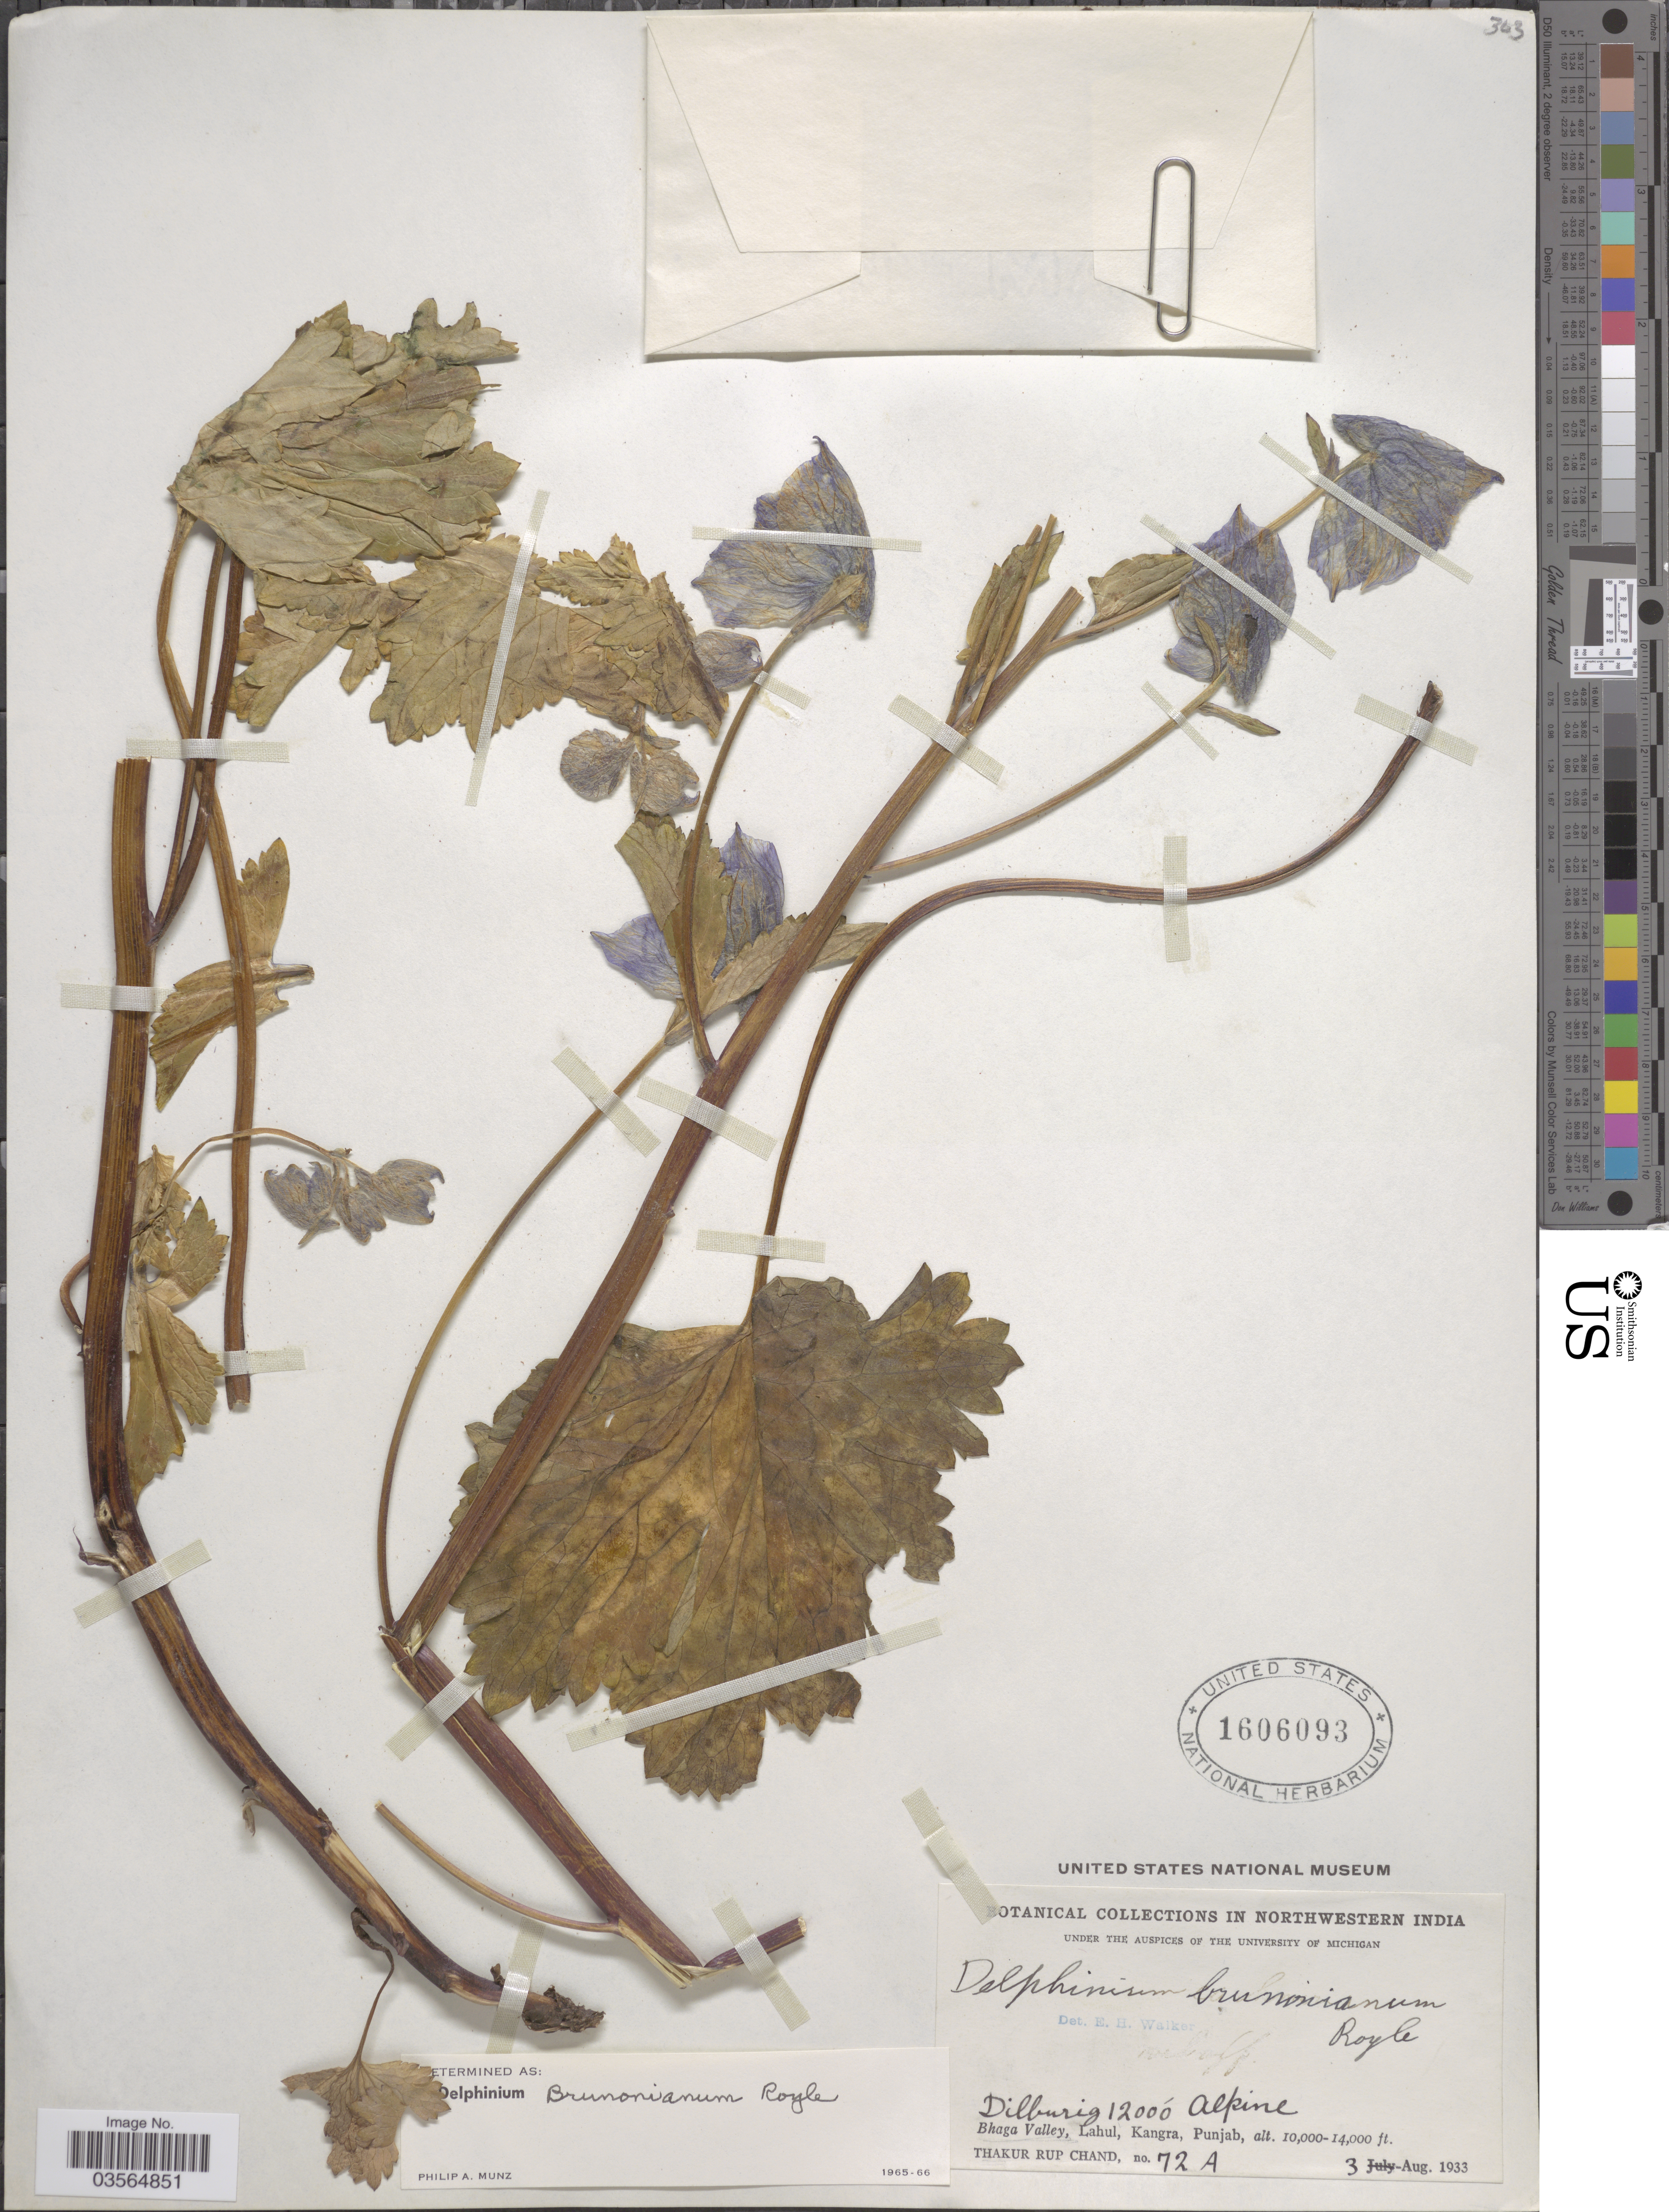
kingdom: Plantae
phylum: Tracheophyta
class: Magnoliopsida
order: Ranunculales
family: Ranunculaceae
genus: Delphinium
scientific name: Delphinium brunonianum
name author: Royle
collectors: T. R. Chand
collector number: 72 A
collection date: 1933-08-03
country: India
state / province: Punjab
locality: Northwestern India. Dilburig 12000 alpine. Bhaga Valley, Lahul, Kangra.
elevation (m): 3048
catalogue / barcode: US 1606093